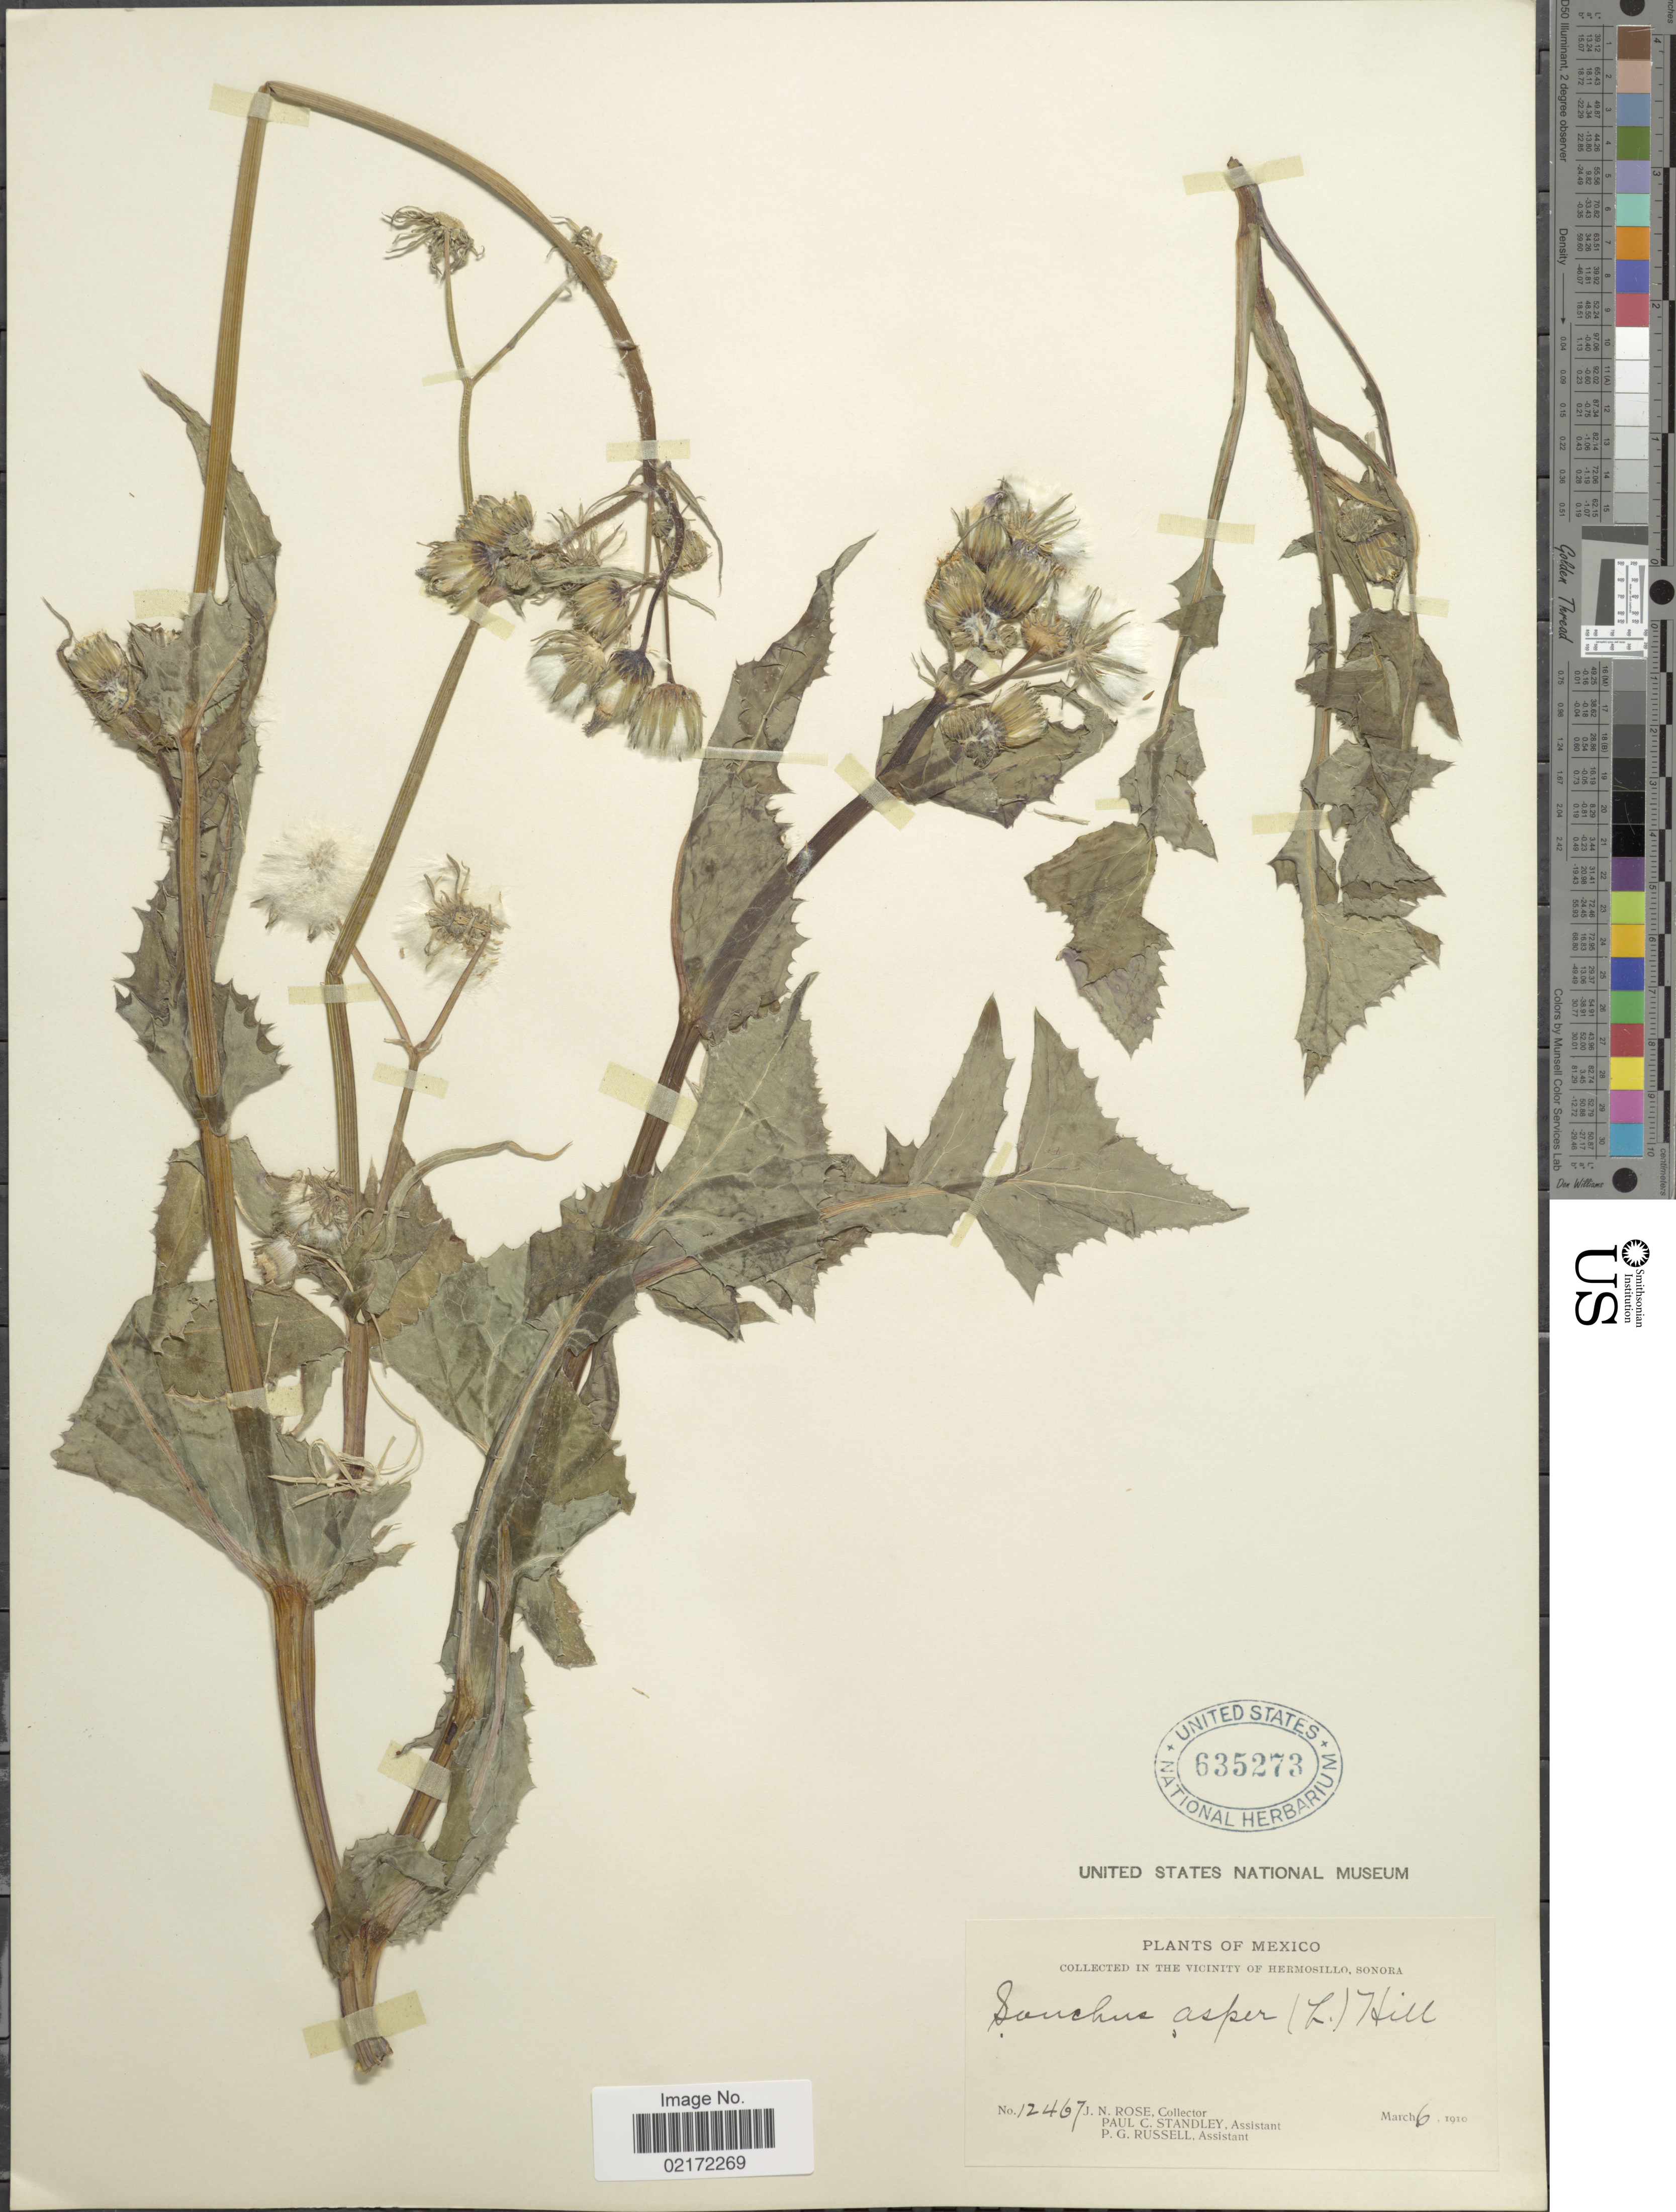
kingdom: Plantae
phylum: Tracheophyta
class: Magnoliopsida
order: Asterales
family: Asteraceae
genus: Sonchus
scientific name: Sonchus asper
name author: (L.) Hill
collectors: J. N. Rose, P. C. Standley & P. G. Russell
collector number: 12467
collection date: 1910-03-06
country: Mexico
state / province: Sonora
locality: In the vicinity of Hermosillo, Sonora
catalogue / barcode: US 635273